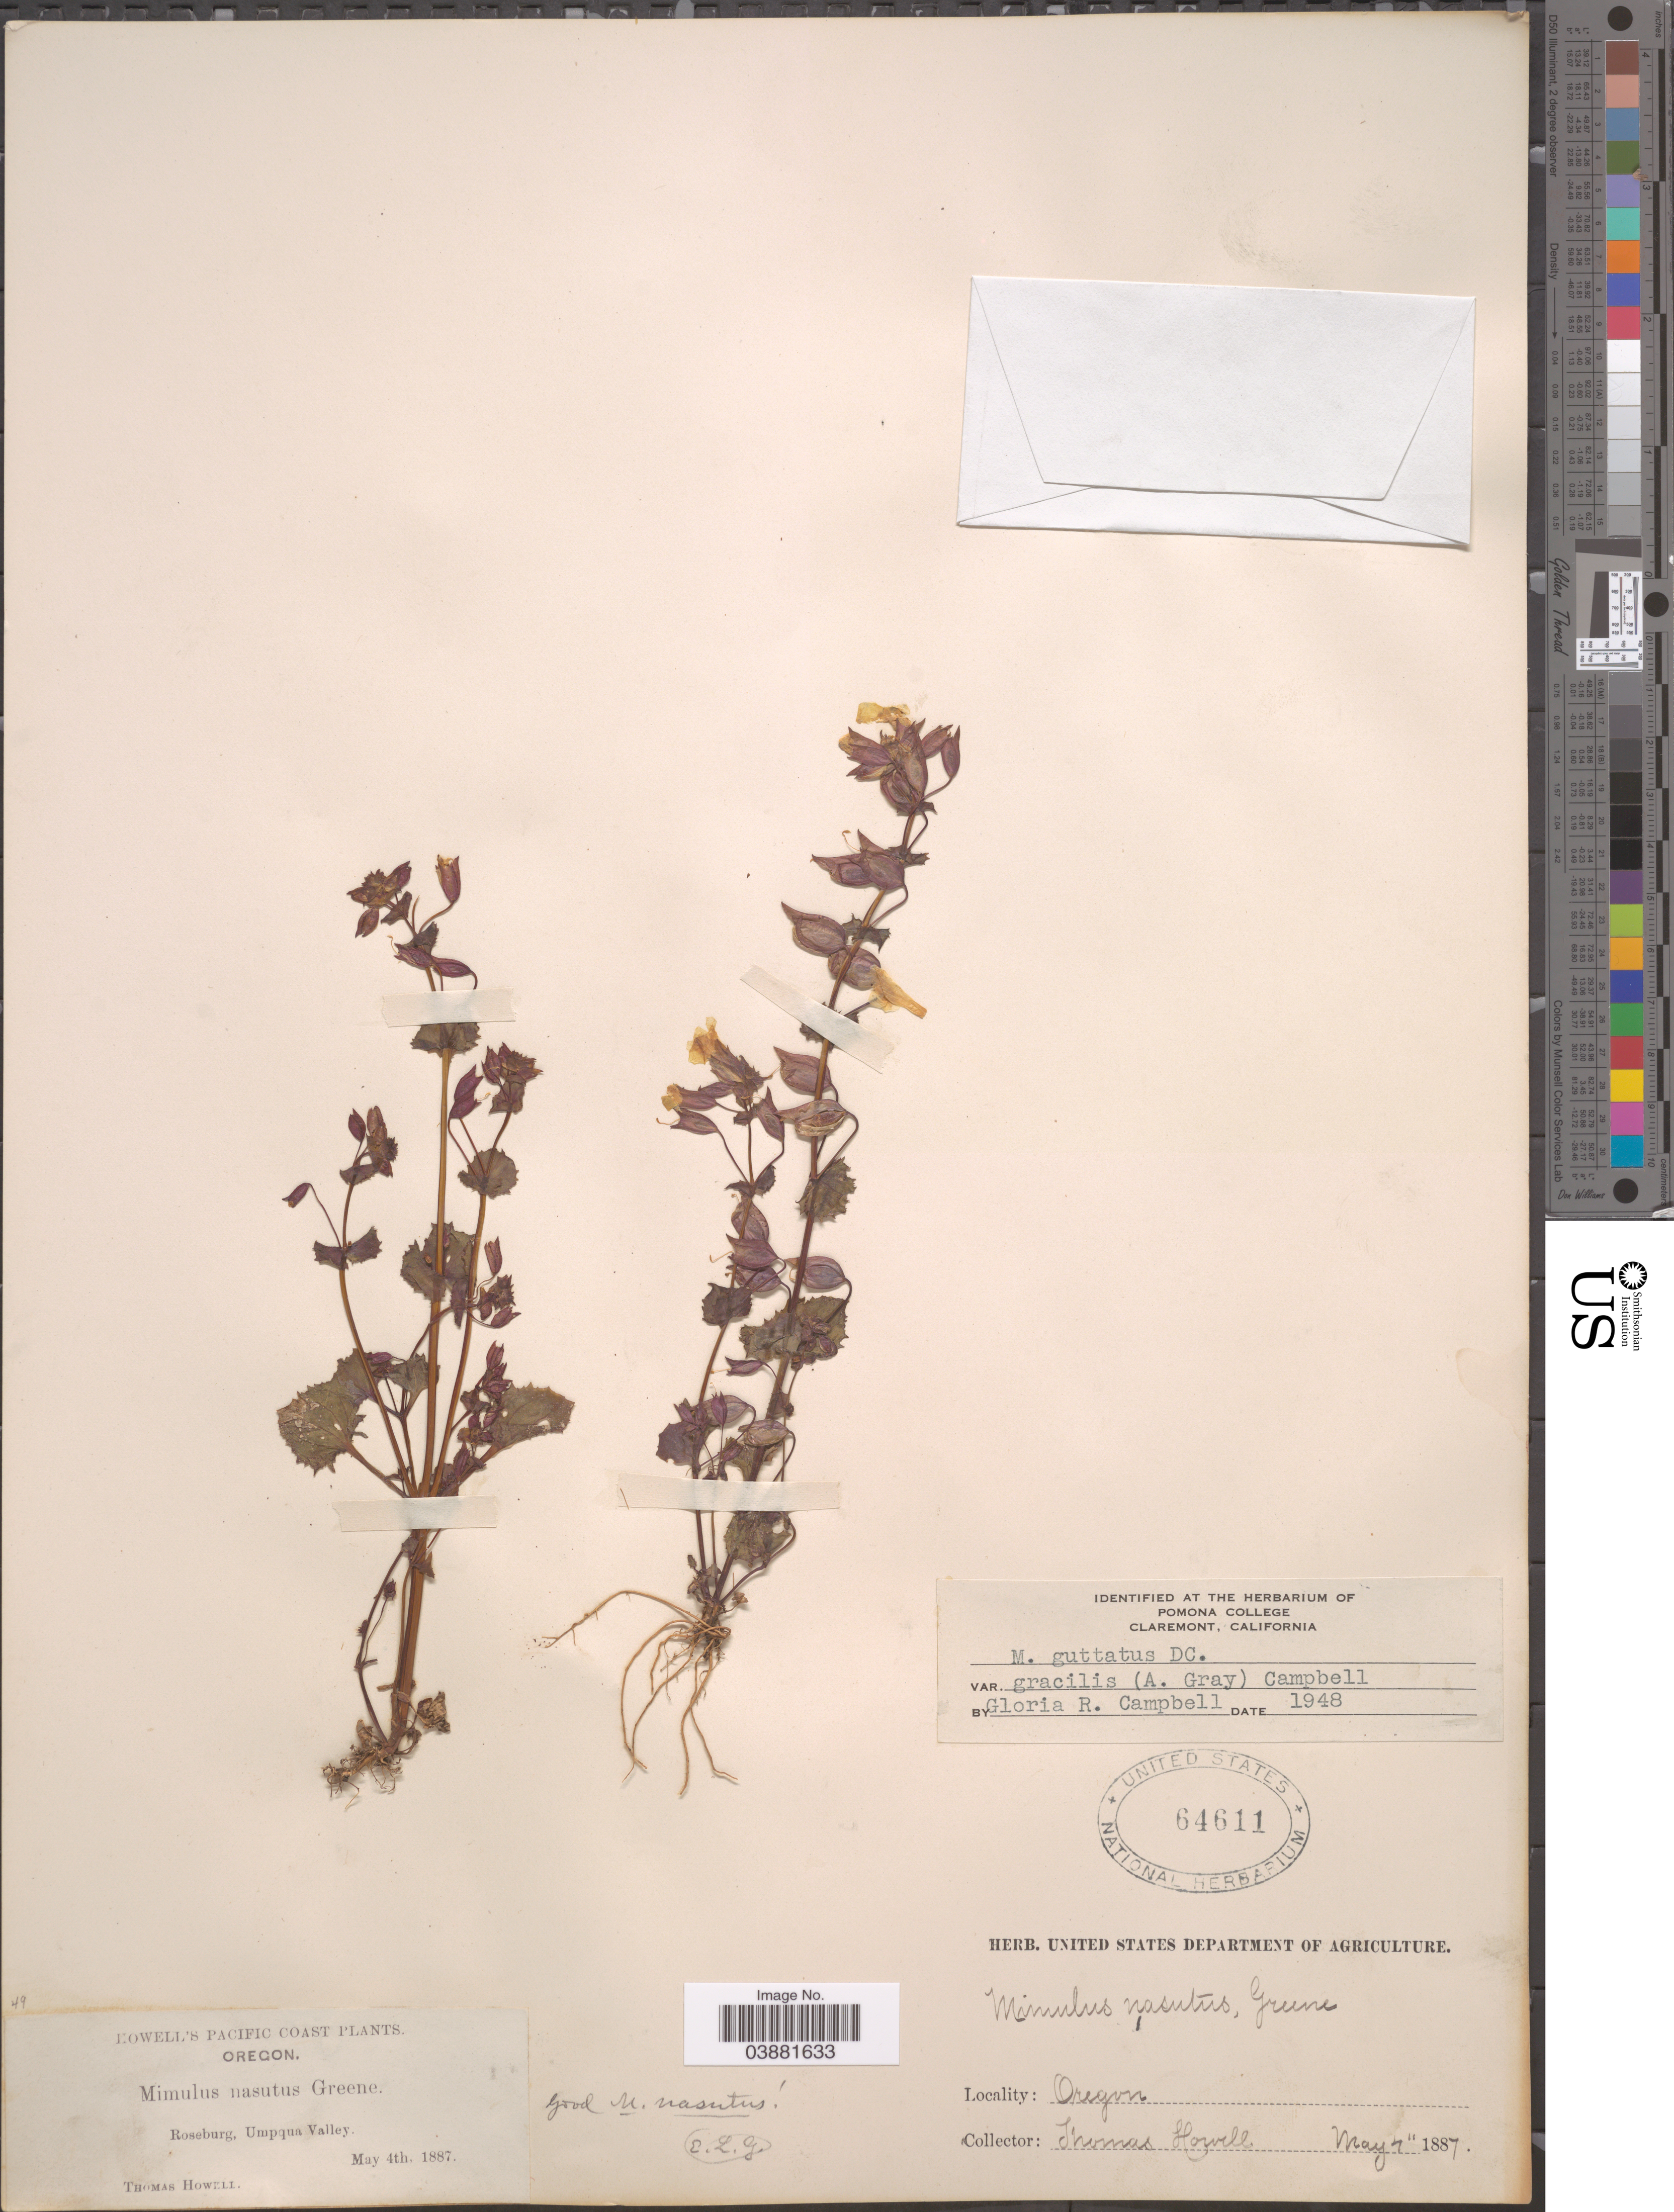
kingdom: Plantae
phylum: Tracheophyta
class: Magnoliopsida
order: Lamiales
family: Phrymaceae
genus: Mimulus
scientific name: Mimulus guttatus var. gracilis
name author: (A. Gray) G.R. Campb.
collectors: T. Howell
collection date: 1887-05-04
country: United States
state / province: Oregon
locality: Pacific Coast. Roseburg. Umpqua Valley.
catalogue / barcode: US 64611